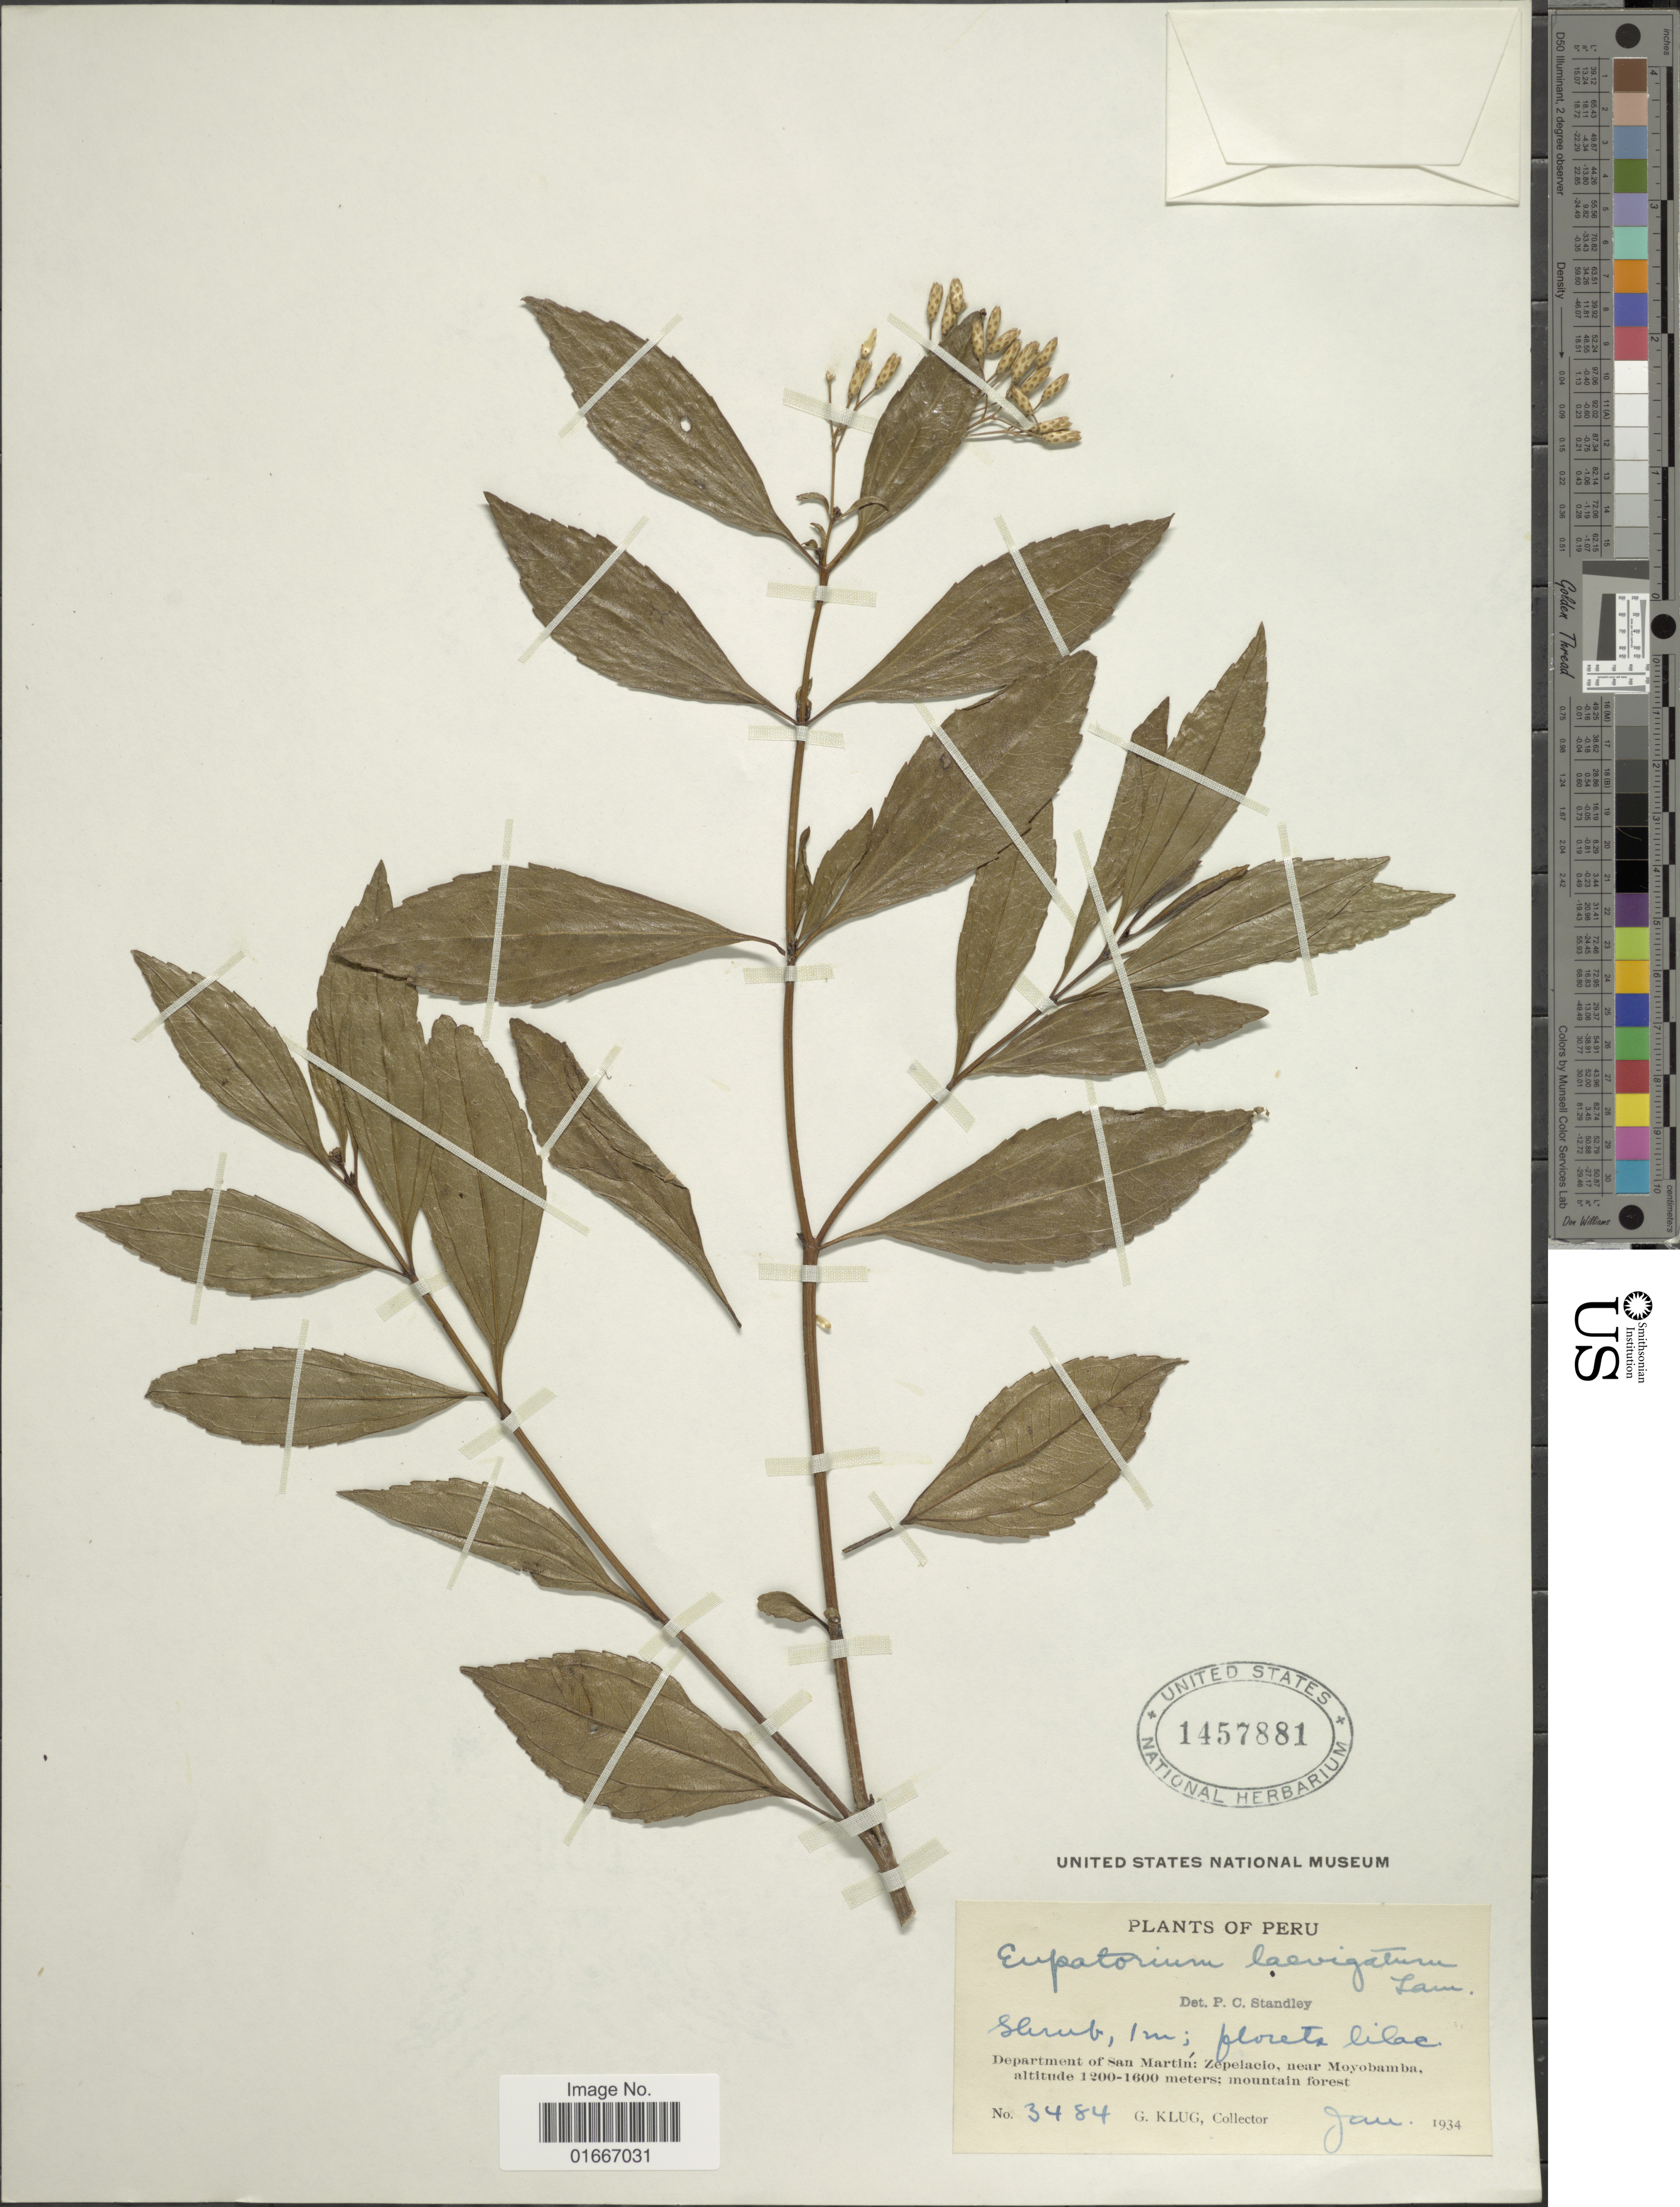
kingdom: Plantae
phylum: Tracheophyta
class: Magnoliopsida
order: Asterales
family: Asteraceae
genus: Chromolaena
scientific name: Chromolaena laevigata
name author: (Lam.) R.M. King & H. Rob.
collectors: G. Klug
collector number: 3484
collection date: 1934-01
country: Peru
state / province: San Martín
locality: Zapelacio, near Moyobamba, mountain forest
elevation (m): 1200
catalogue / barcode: US 1457881